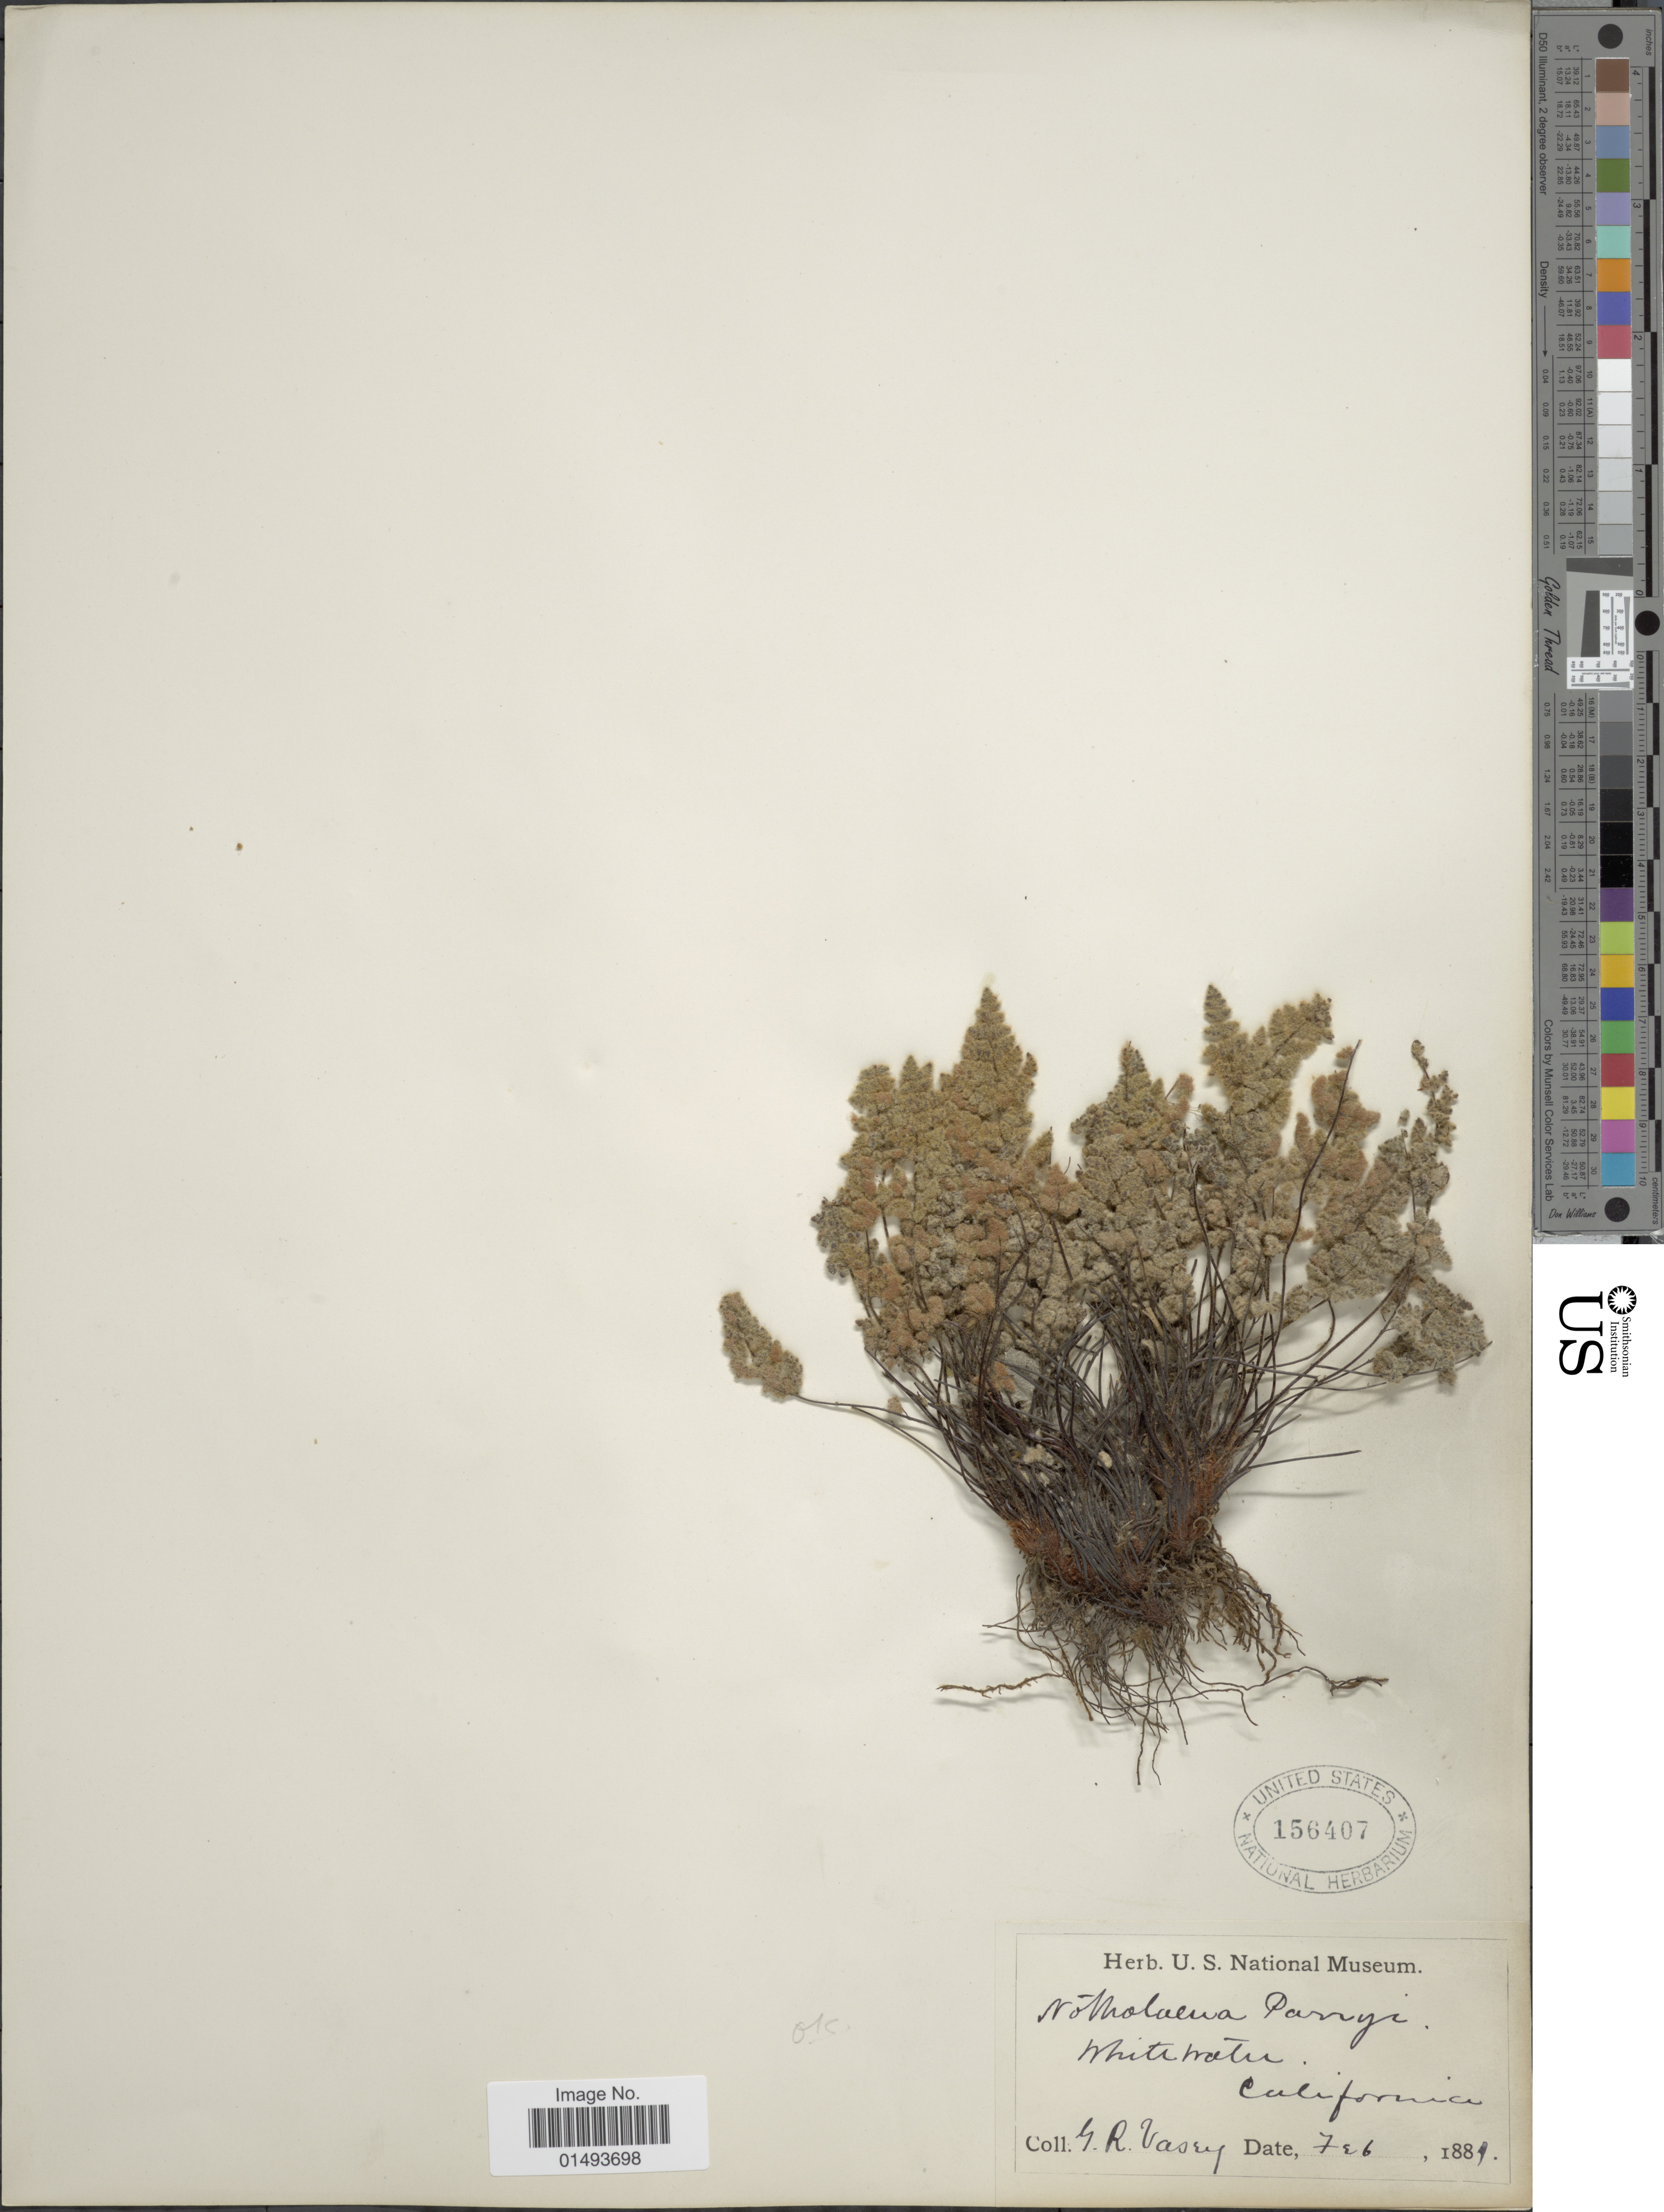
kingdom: Plantae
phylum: Tracheophyta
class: Polypodiopsida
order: Polypodiales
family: Pteridaceae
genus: Myriopteris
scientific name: Myriopteris parryi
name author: (D.C. Eaton) Grusz & Windham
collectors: G. R. Vasey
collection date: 1881-06-07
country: United States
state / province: California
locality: White Water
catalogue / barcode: US 156407